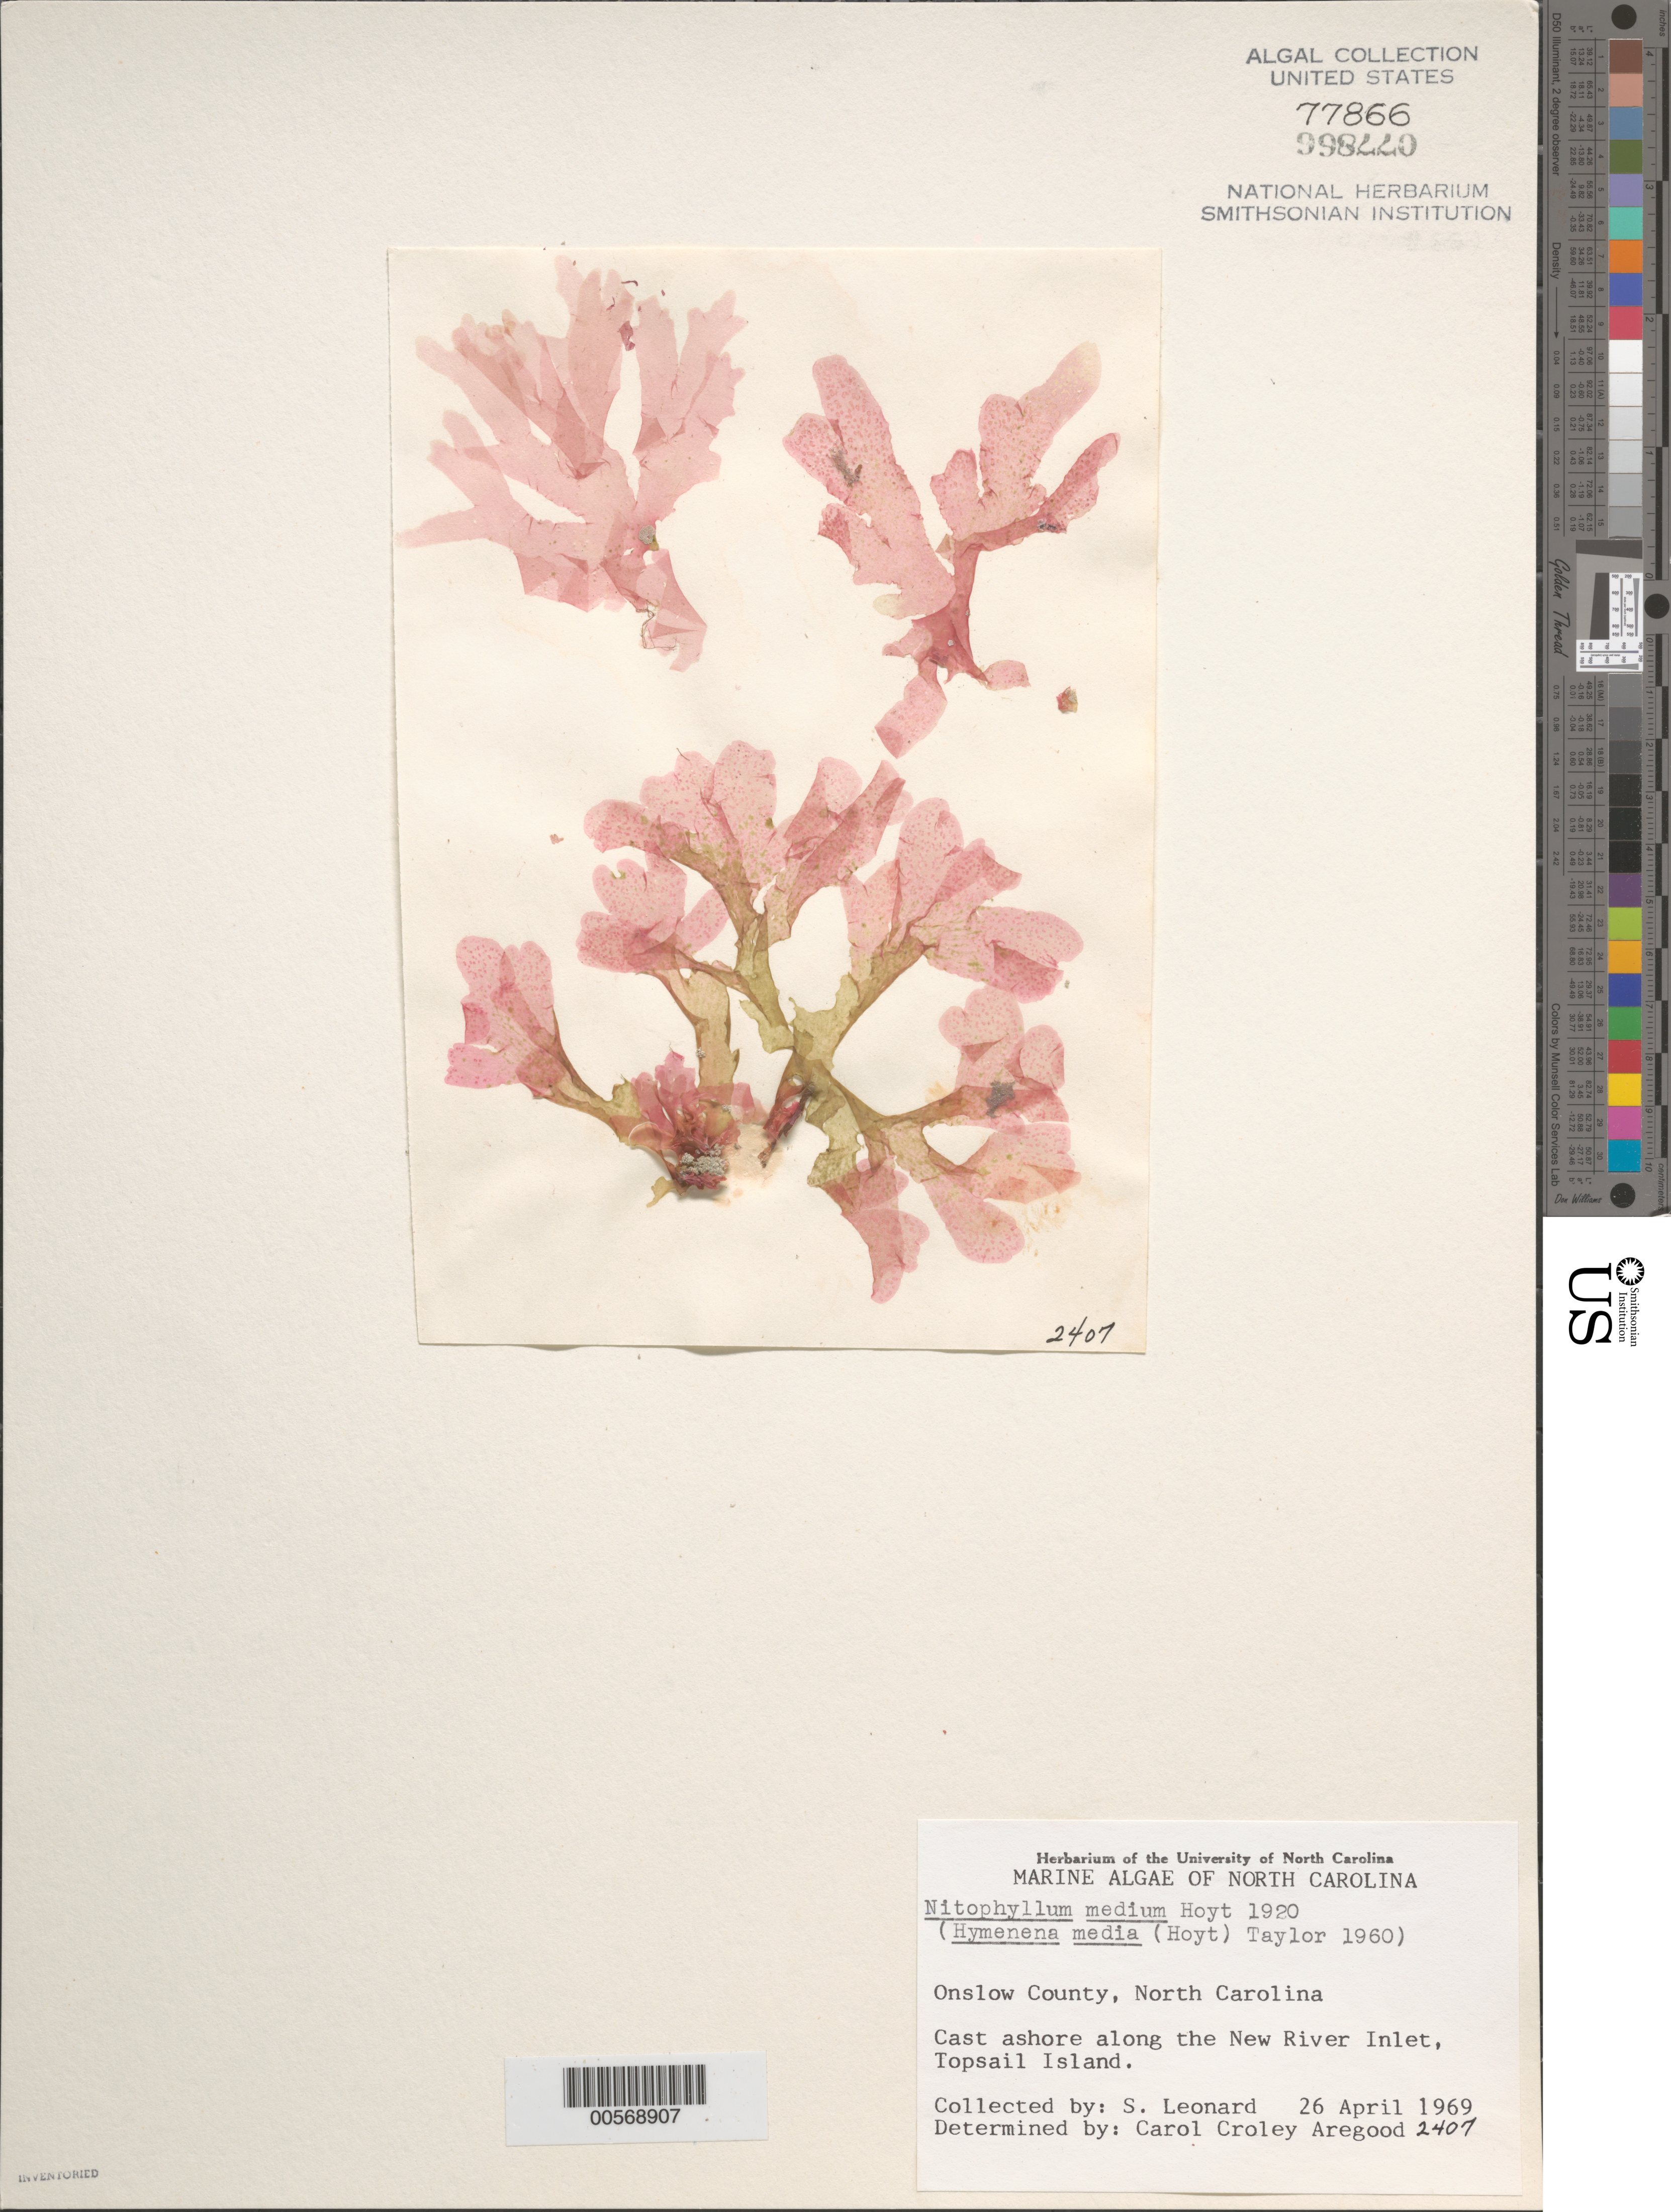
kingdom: Plantae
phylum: Rhodophyta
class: Florideophyceae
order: Ceramiales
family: Delesseriaceae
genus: Radicilingua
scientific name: Radicilingua media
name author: (Hoyt) Wolf et al.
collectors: S. Leonard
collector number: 2407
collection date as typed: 26 Apr 1969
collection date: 1969-04-26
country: United States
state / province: North Carolina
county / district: Onslow County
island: Topsail Island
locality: New River Inlet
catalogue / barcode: US 77866